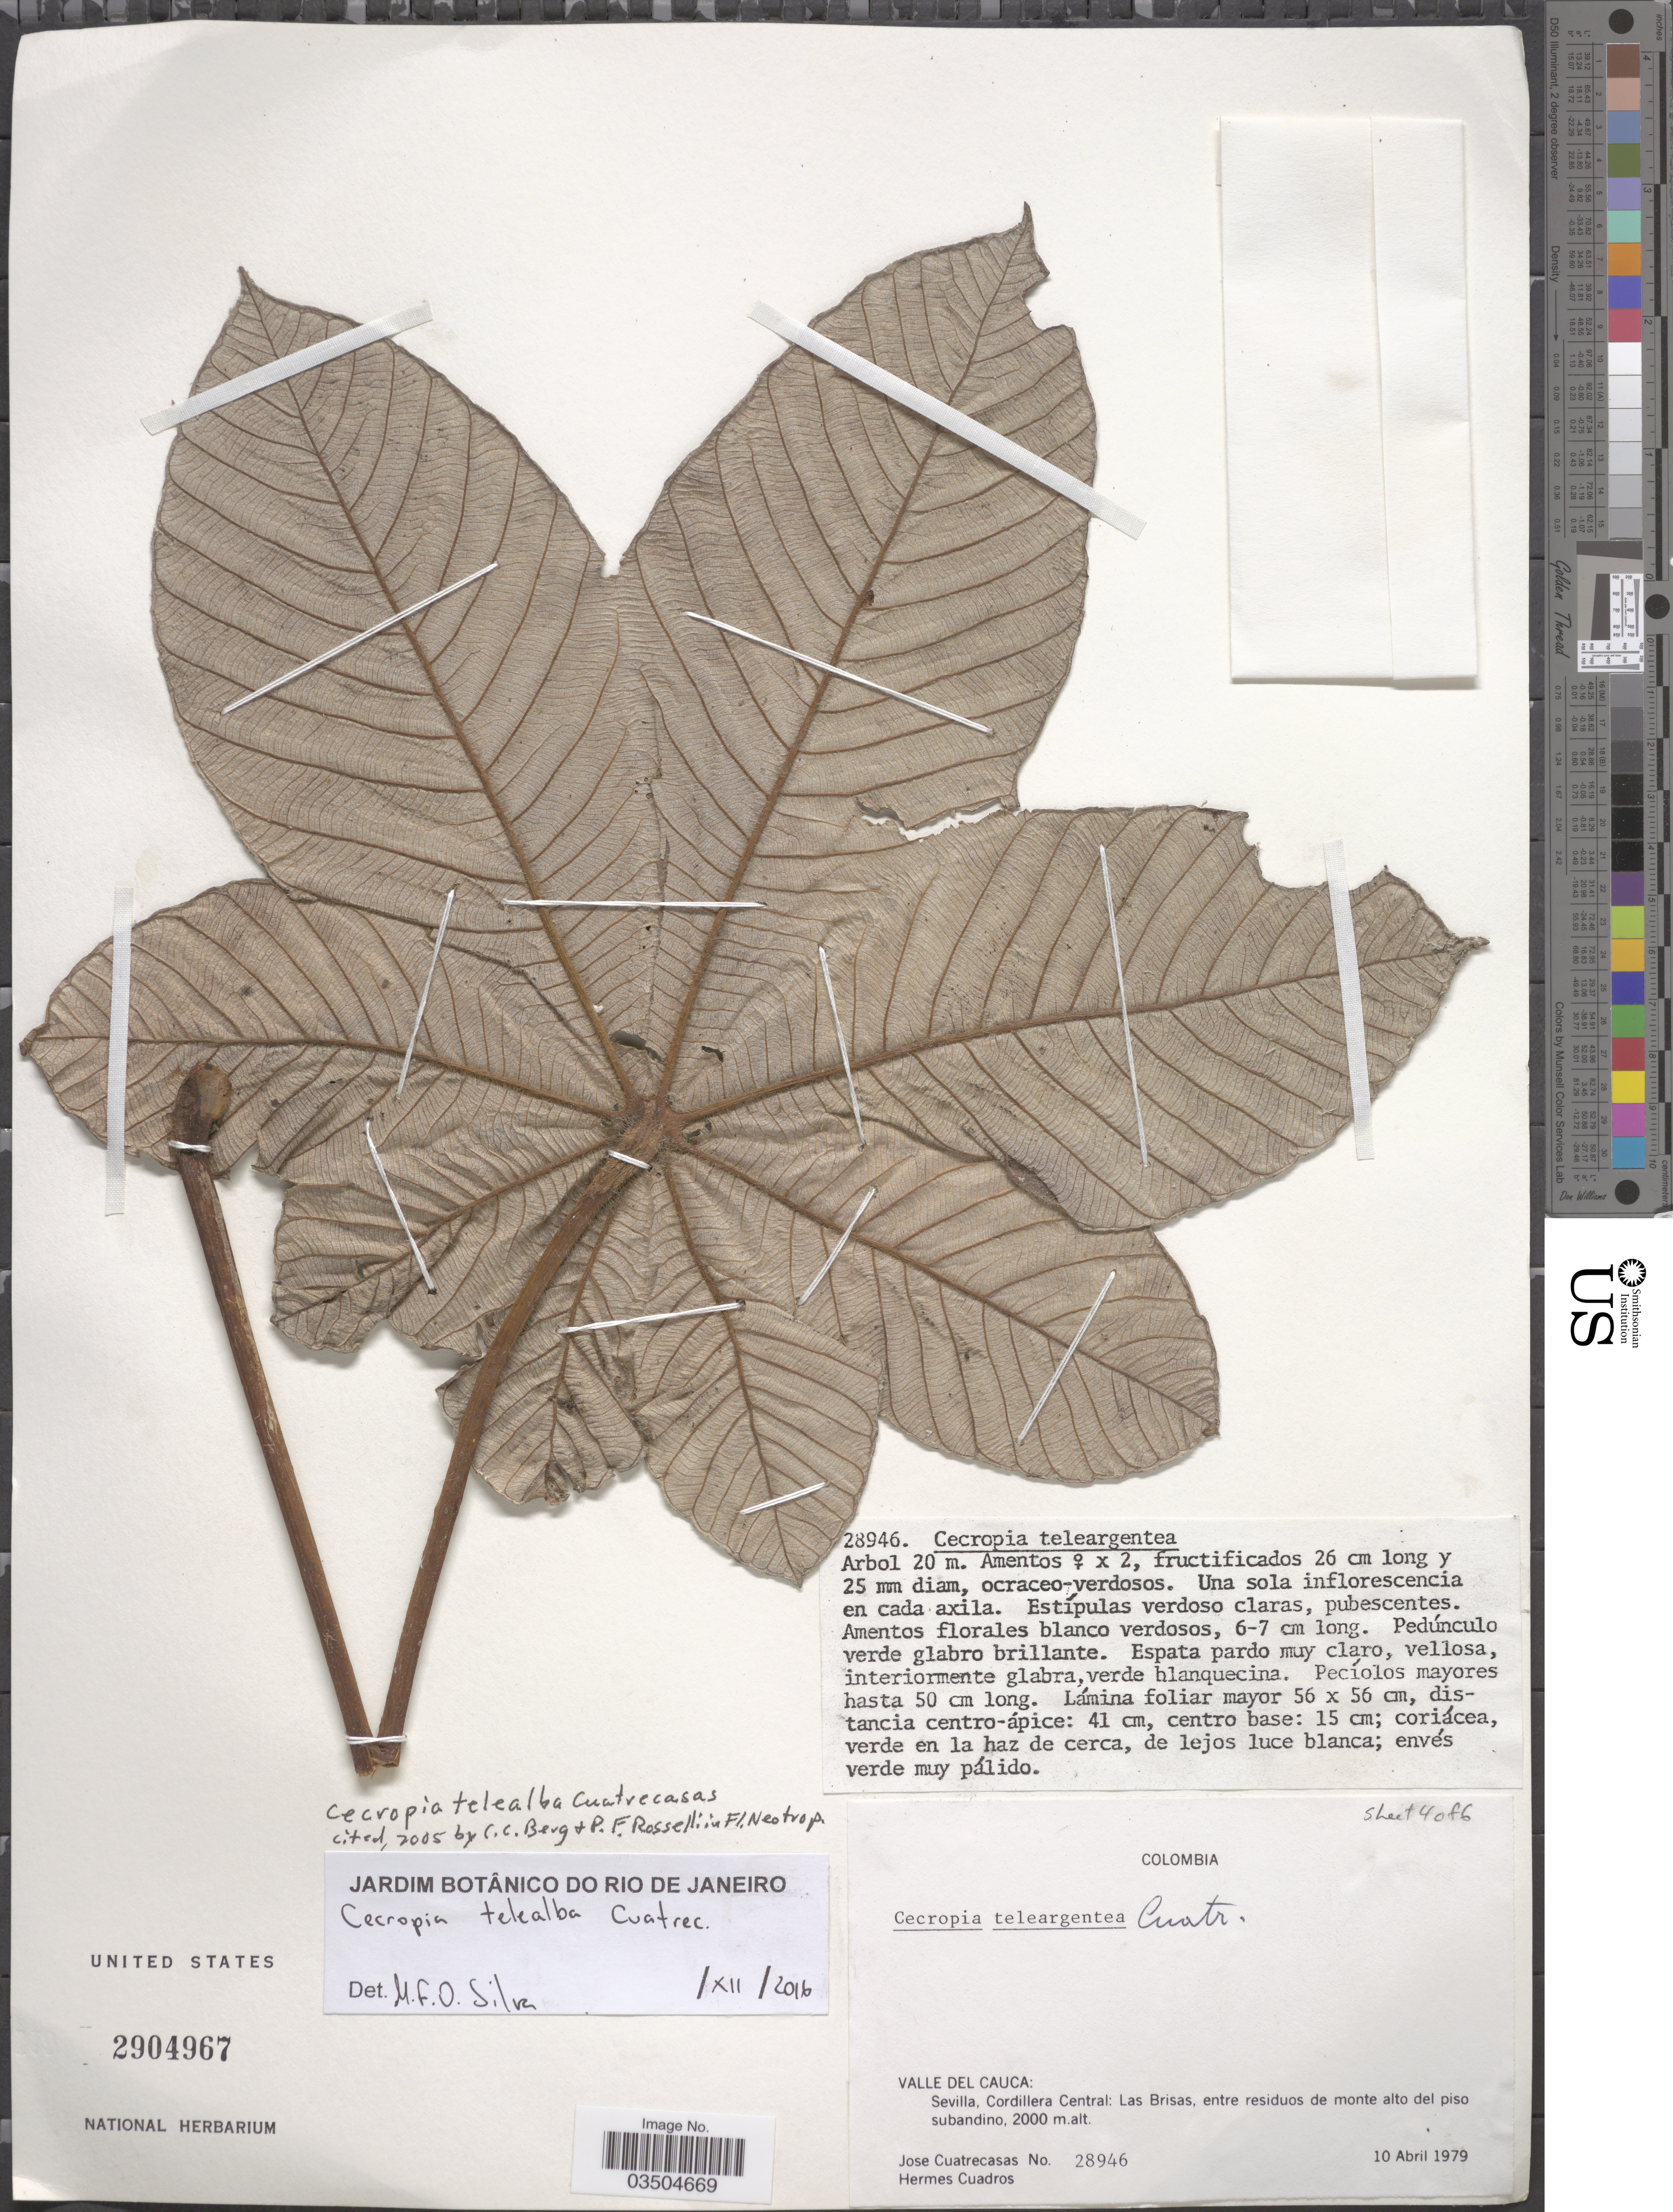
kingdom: Plantae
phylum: Tracheophyta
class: Magnoliopsida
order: Rosales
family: Urticaceae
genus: Cecropia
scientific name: Cecropia telealba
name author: Cuatrec.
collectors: J. Cuatrecasas & H. Cuadros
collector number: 28946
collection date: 1979-04-10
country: Colombia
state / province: Valle del Cauca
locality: Sevilla, Cordillera Central: Las Brisas, entre residuos de monte alto del piso subandino.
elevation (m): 2000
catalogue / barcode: US 2904967